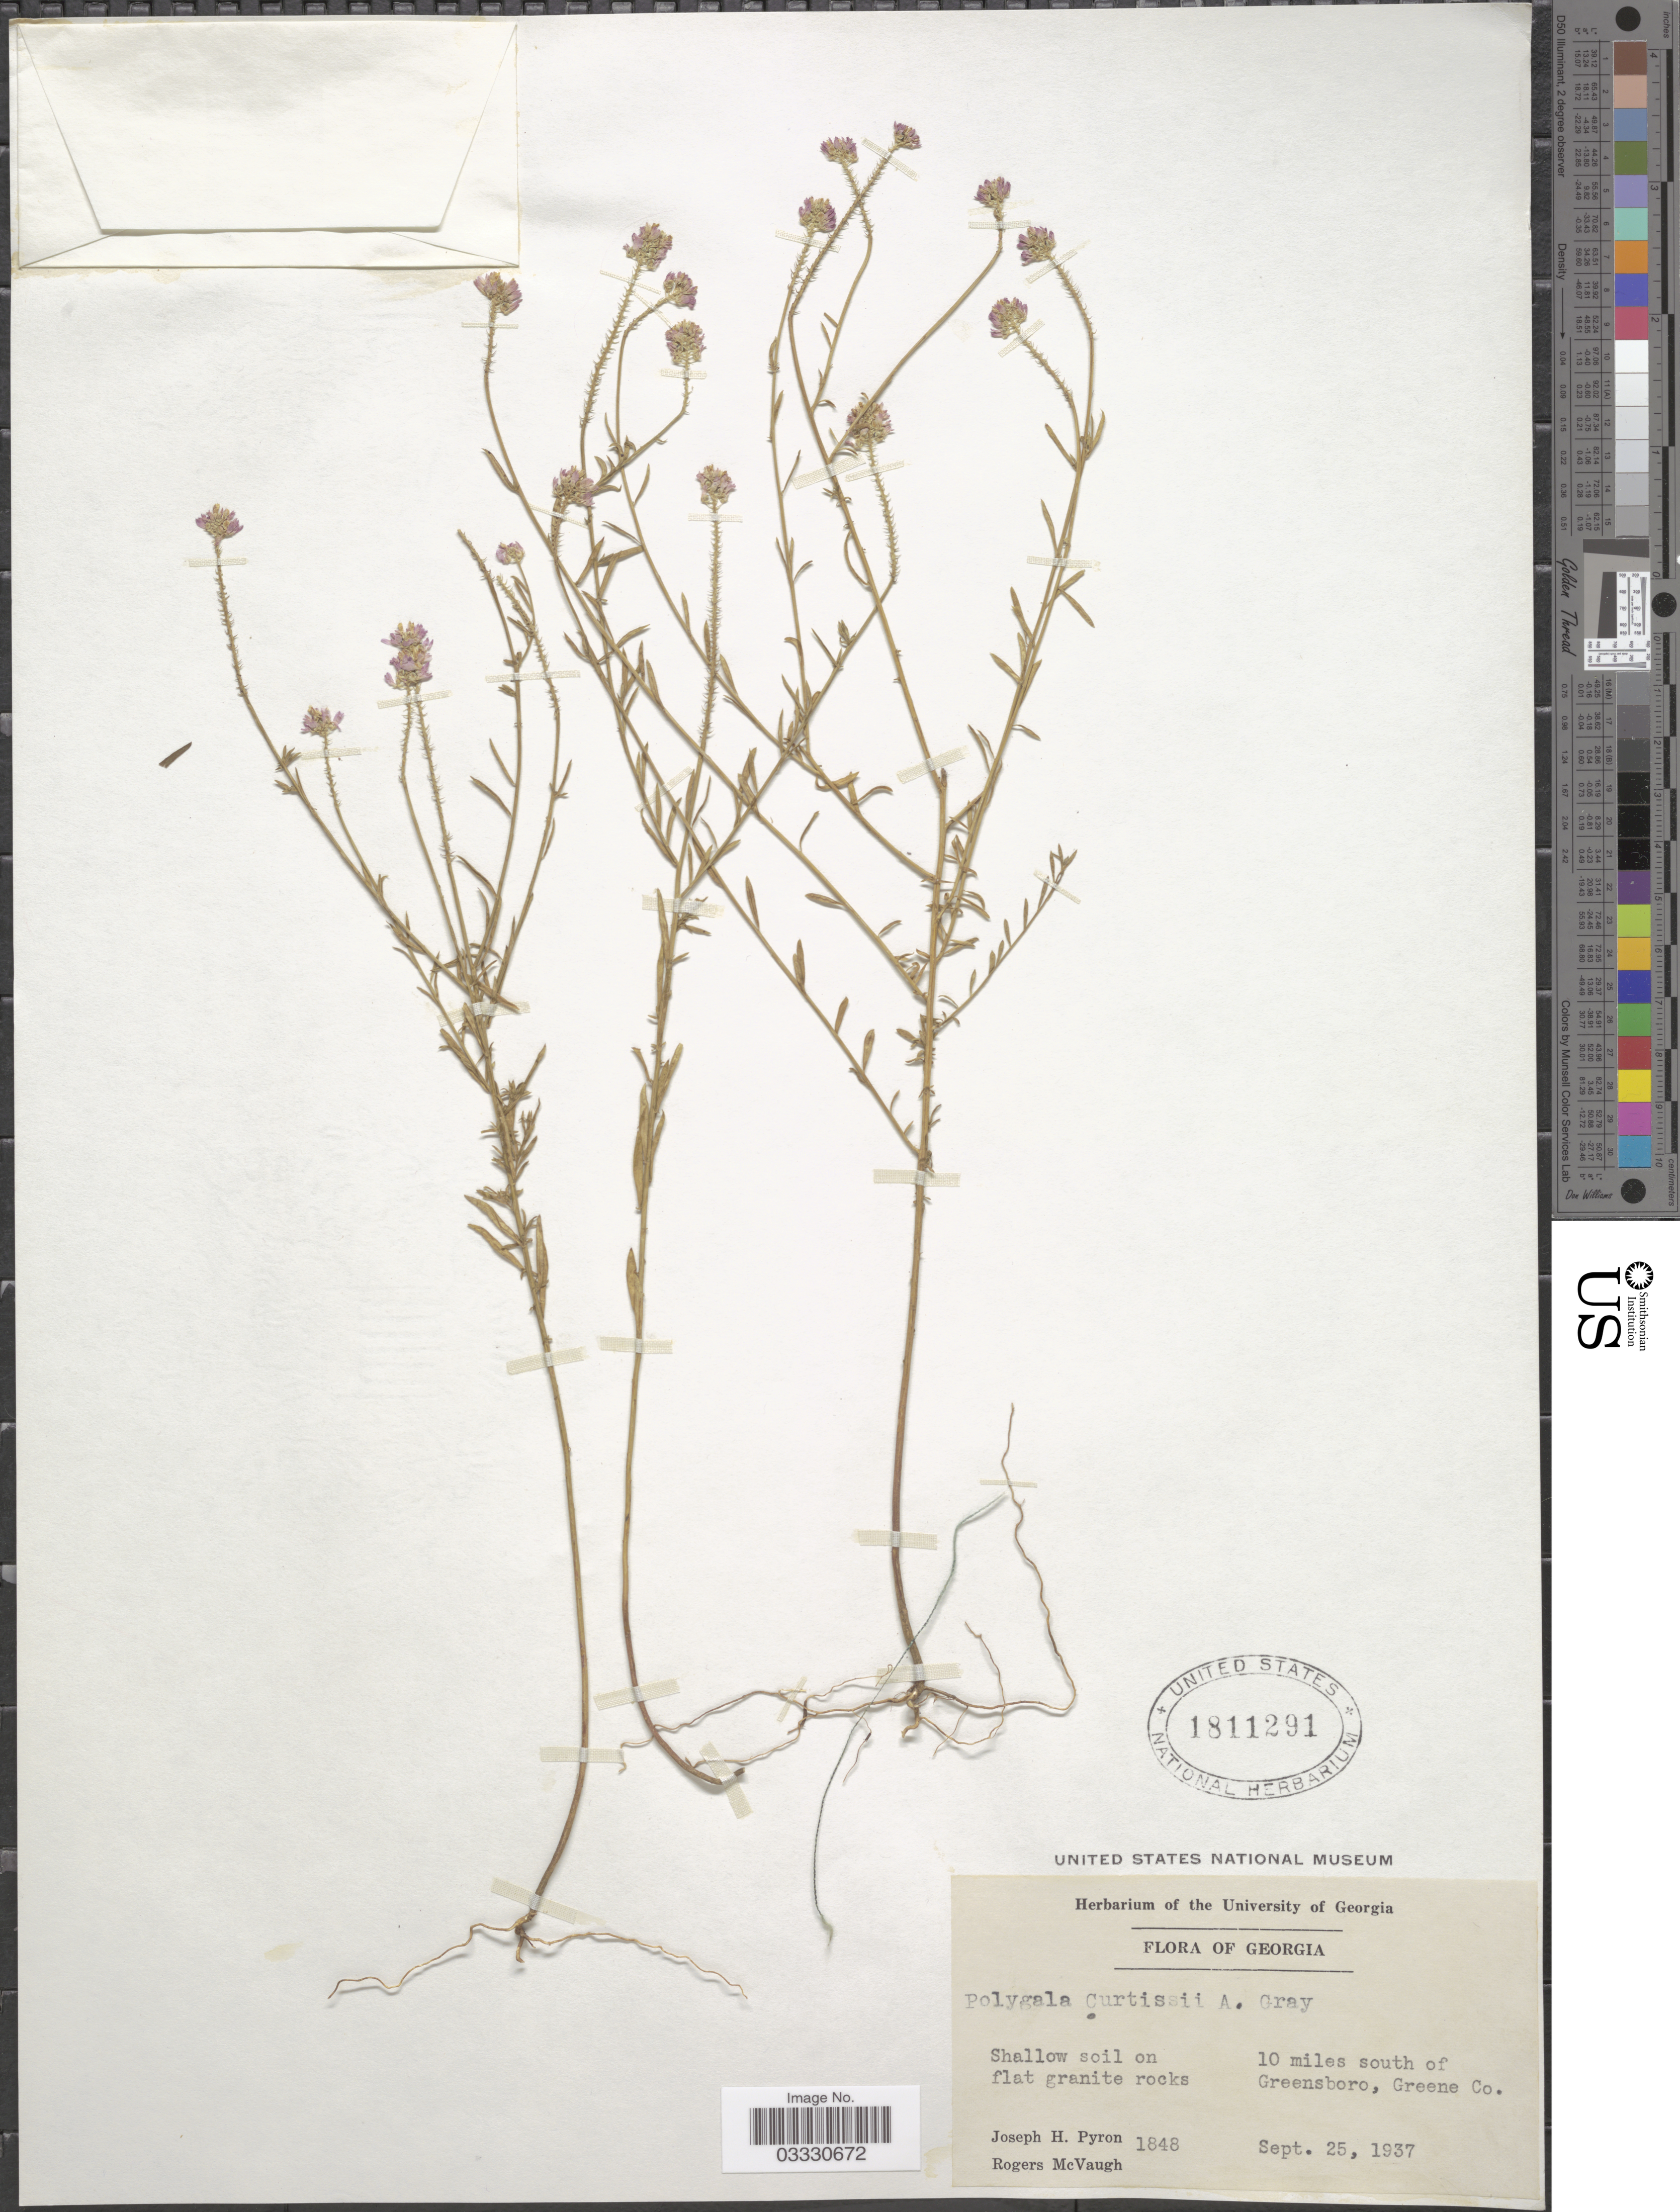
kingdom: Plantae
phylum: Tracheophyta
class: Magnoliopsida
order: Fabales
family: Polygalaceae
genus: Polygala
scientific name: Polygala curtissii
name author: A. Gray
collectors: J. H. Pyron & R. McVaugh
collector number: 1848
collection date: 1937-09-25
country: United States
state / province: Georgia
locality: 10 miles south of Greensboro, Greene Co.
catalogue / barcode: US 1811291